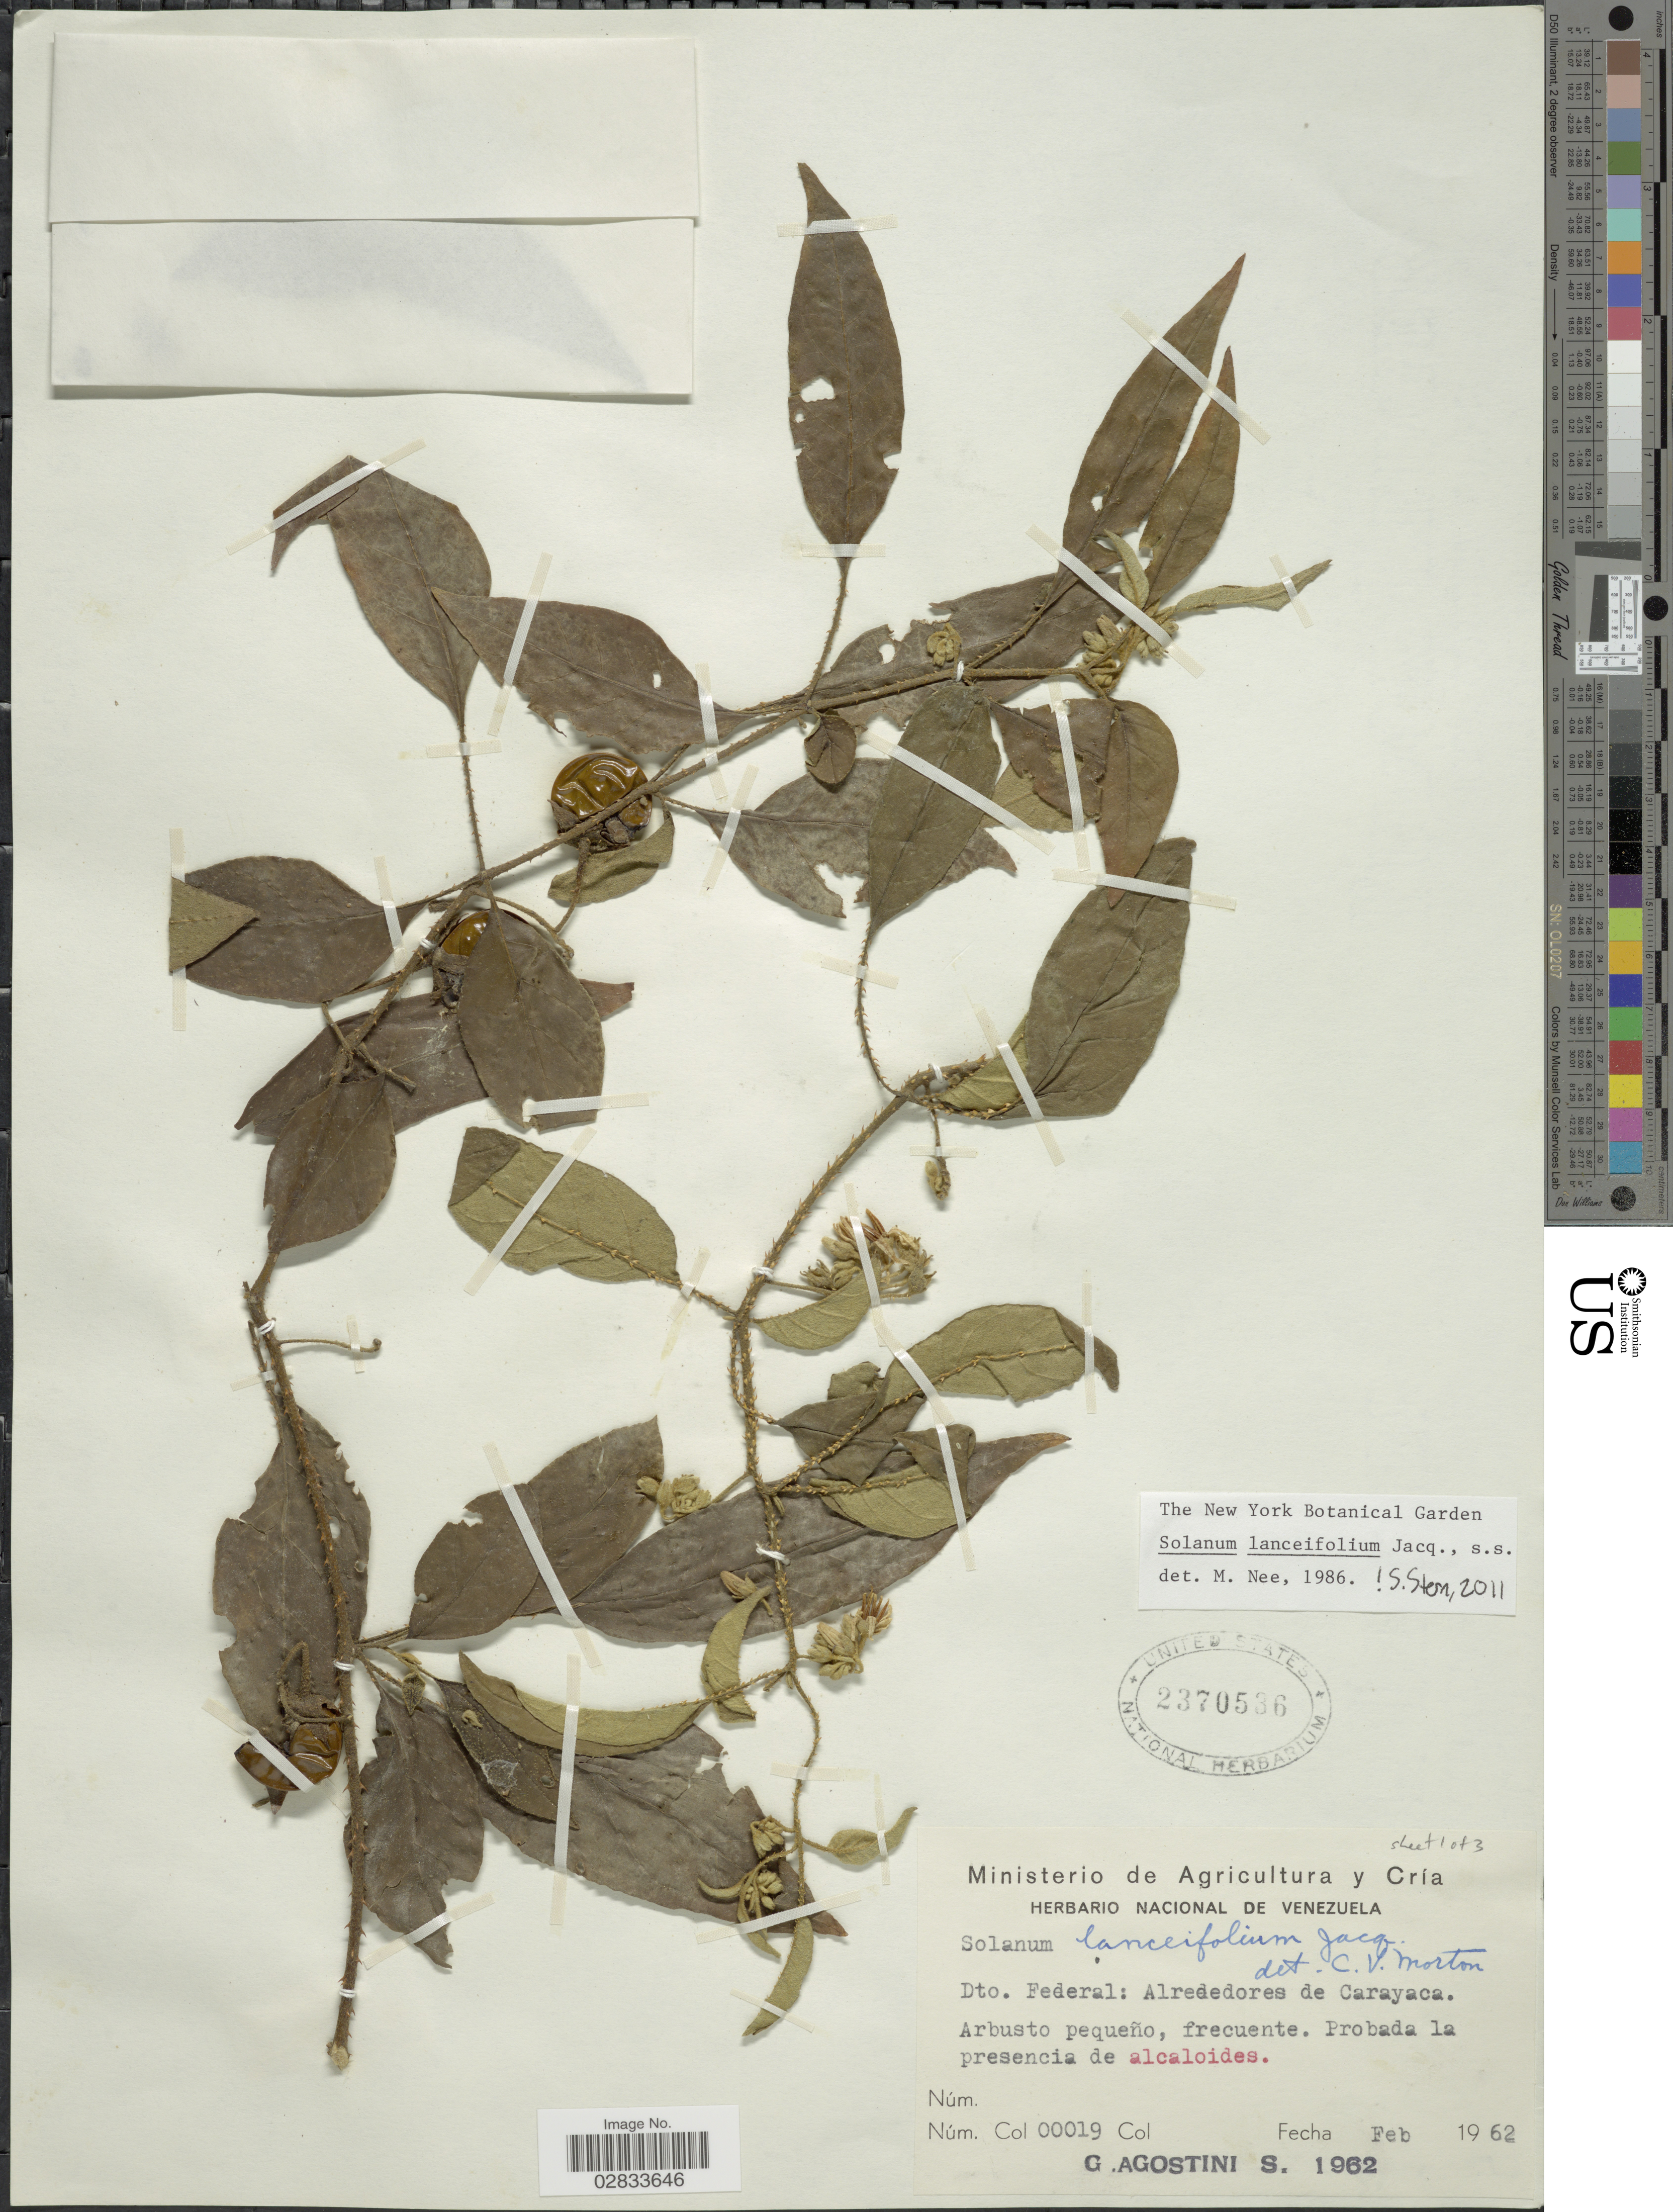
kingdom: Plantae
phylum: Tracheophyta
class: Magnoliopsida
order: Solanales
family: Solanaceae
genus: Solanum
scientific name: Solanum lanceifolium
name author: Jacq.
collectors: G. Agostini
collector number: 00019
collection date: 1962-02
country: Venezuela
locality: Dto. Federal: Alrededores de Carayaca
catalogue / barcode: US 2370536